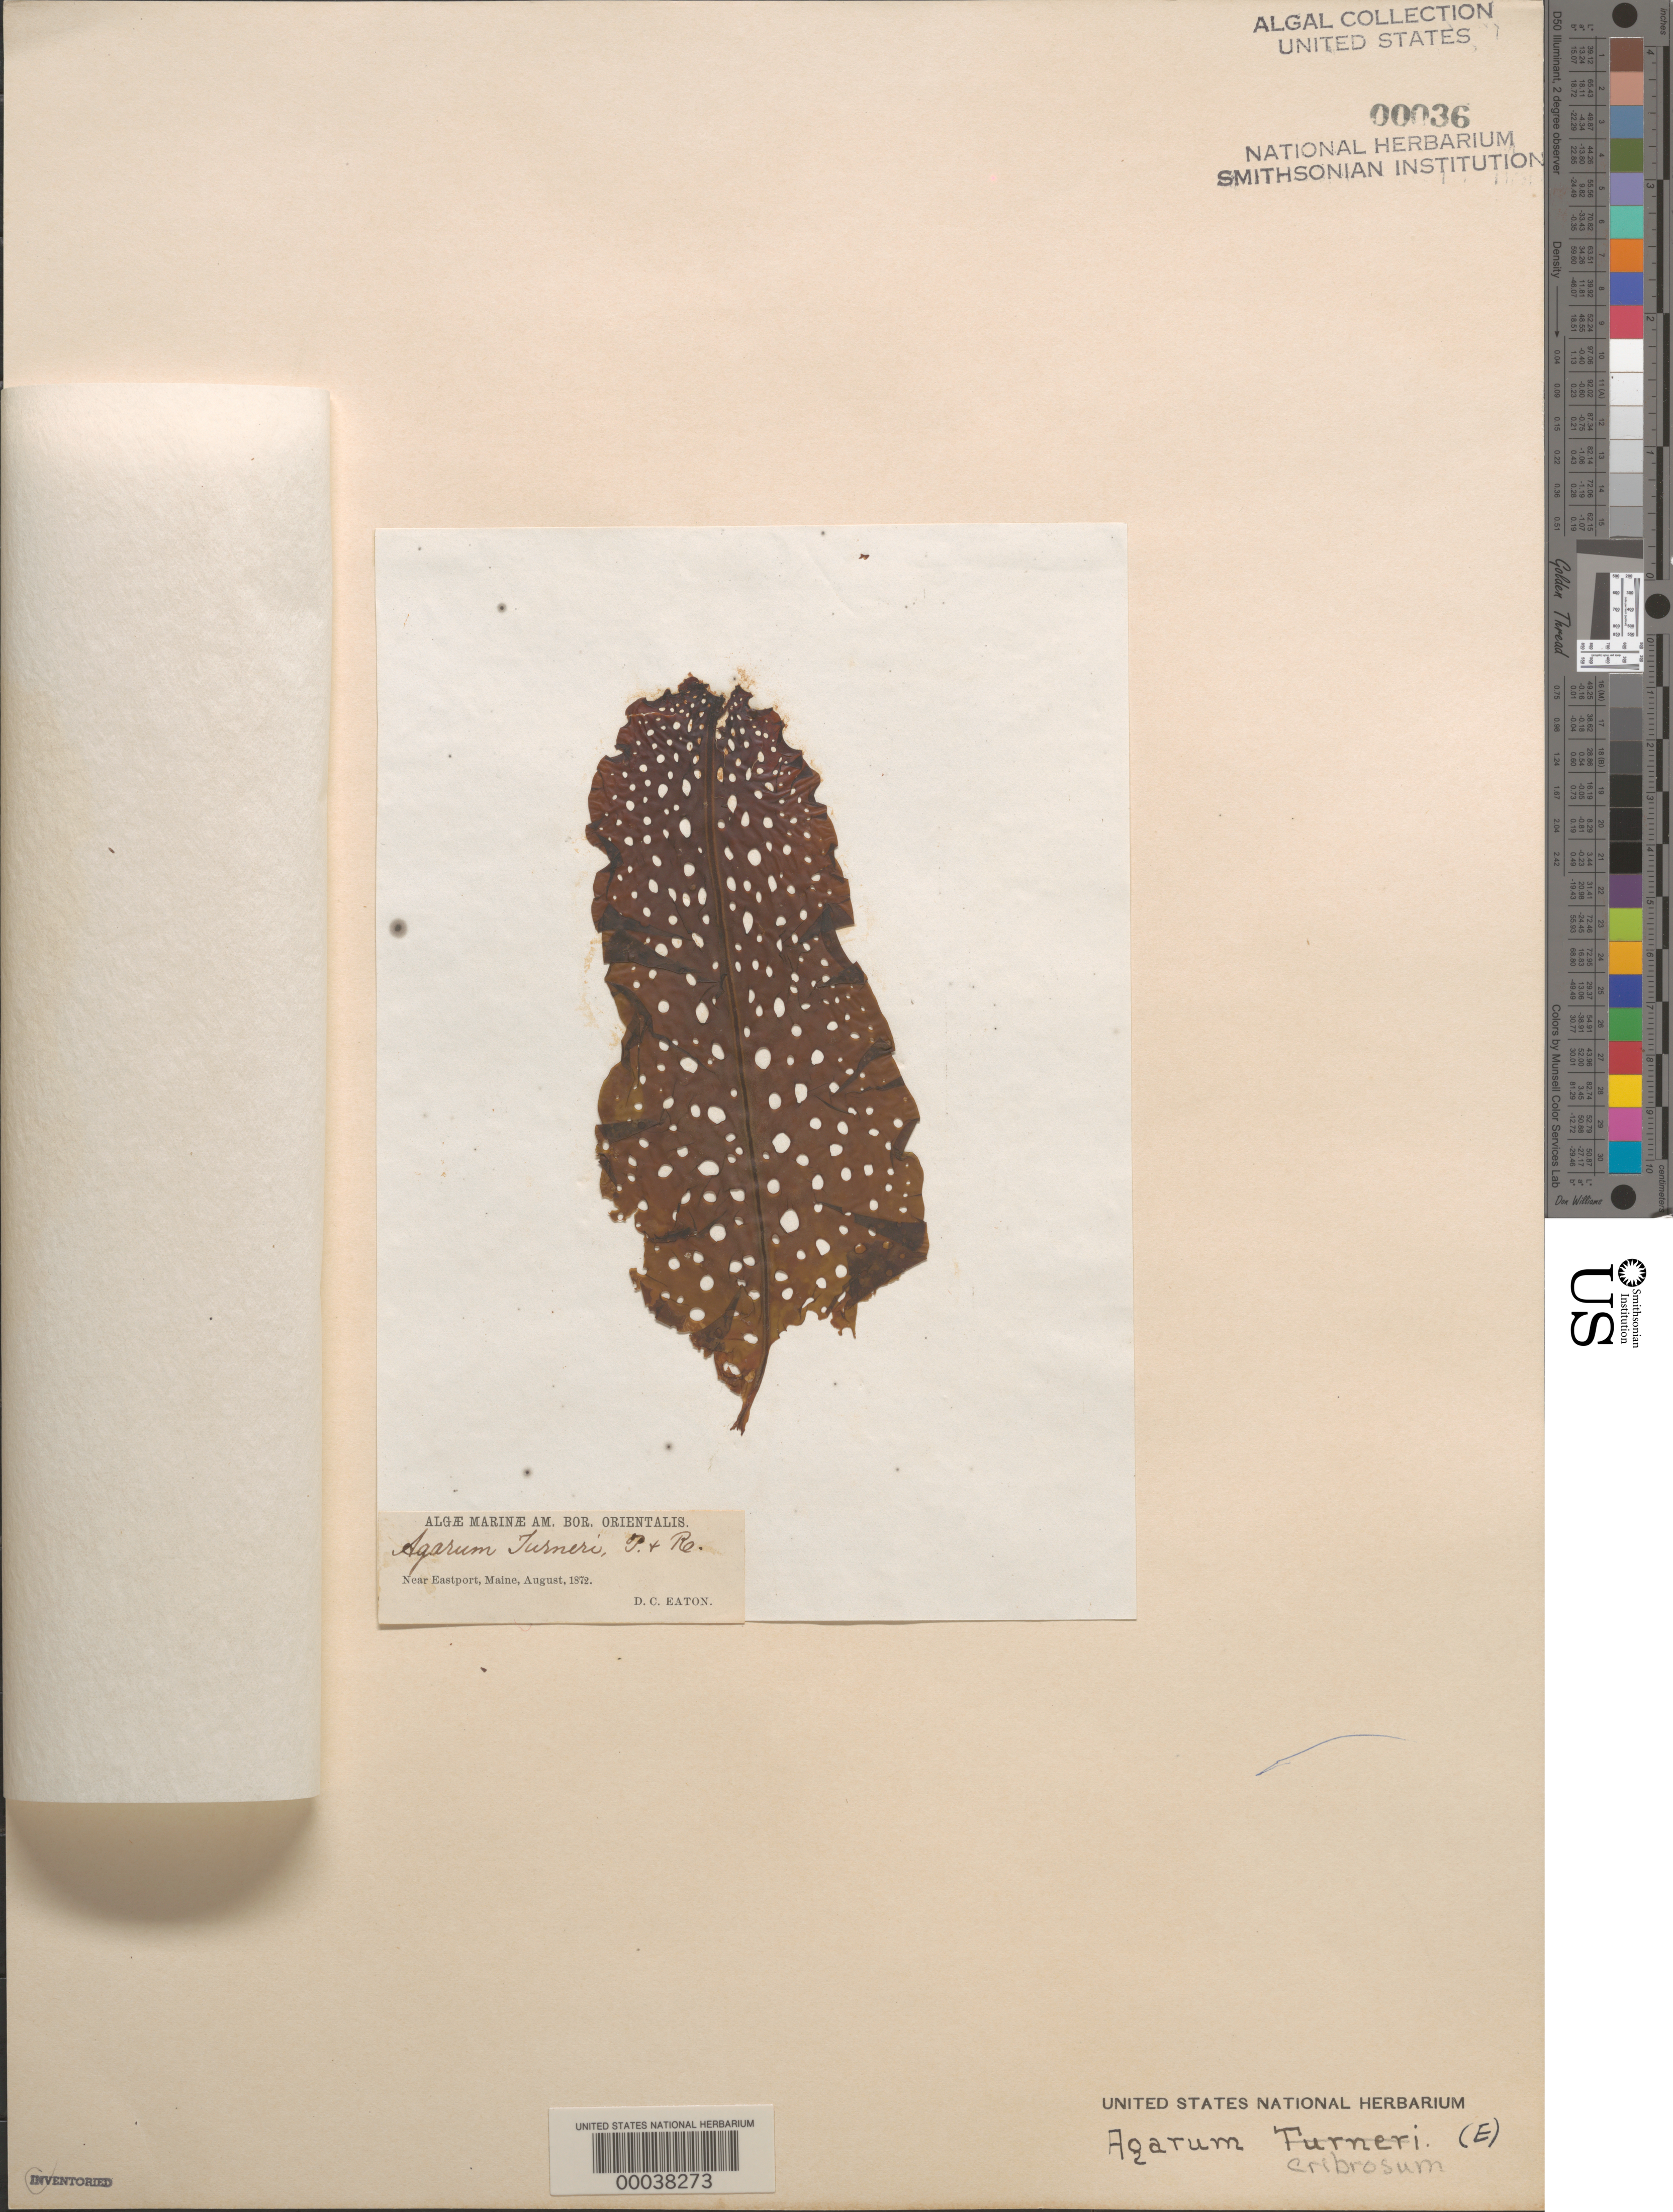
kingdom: Chromista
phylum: Ochrophyta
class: Phaeophyceae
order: Laminariales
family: Costariaceae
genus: Agarum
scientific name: Agarum clathratum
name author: Dumortier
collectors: D. C. Eaton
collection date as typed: Aug 1872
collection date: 1872-08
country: United States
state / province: Maine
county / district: Washington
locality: Near Eastport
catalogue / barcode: US 36